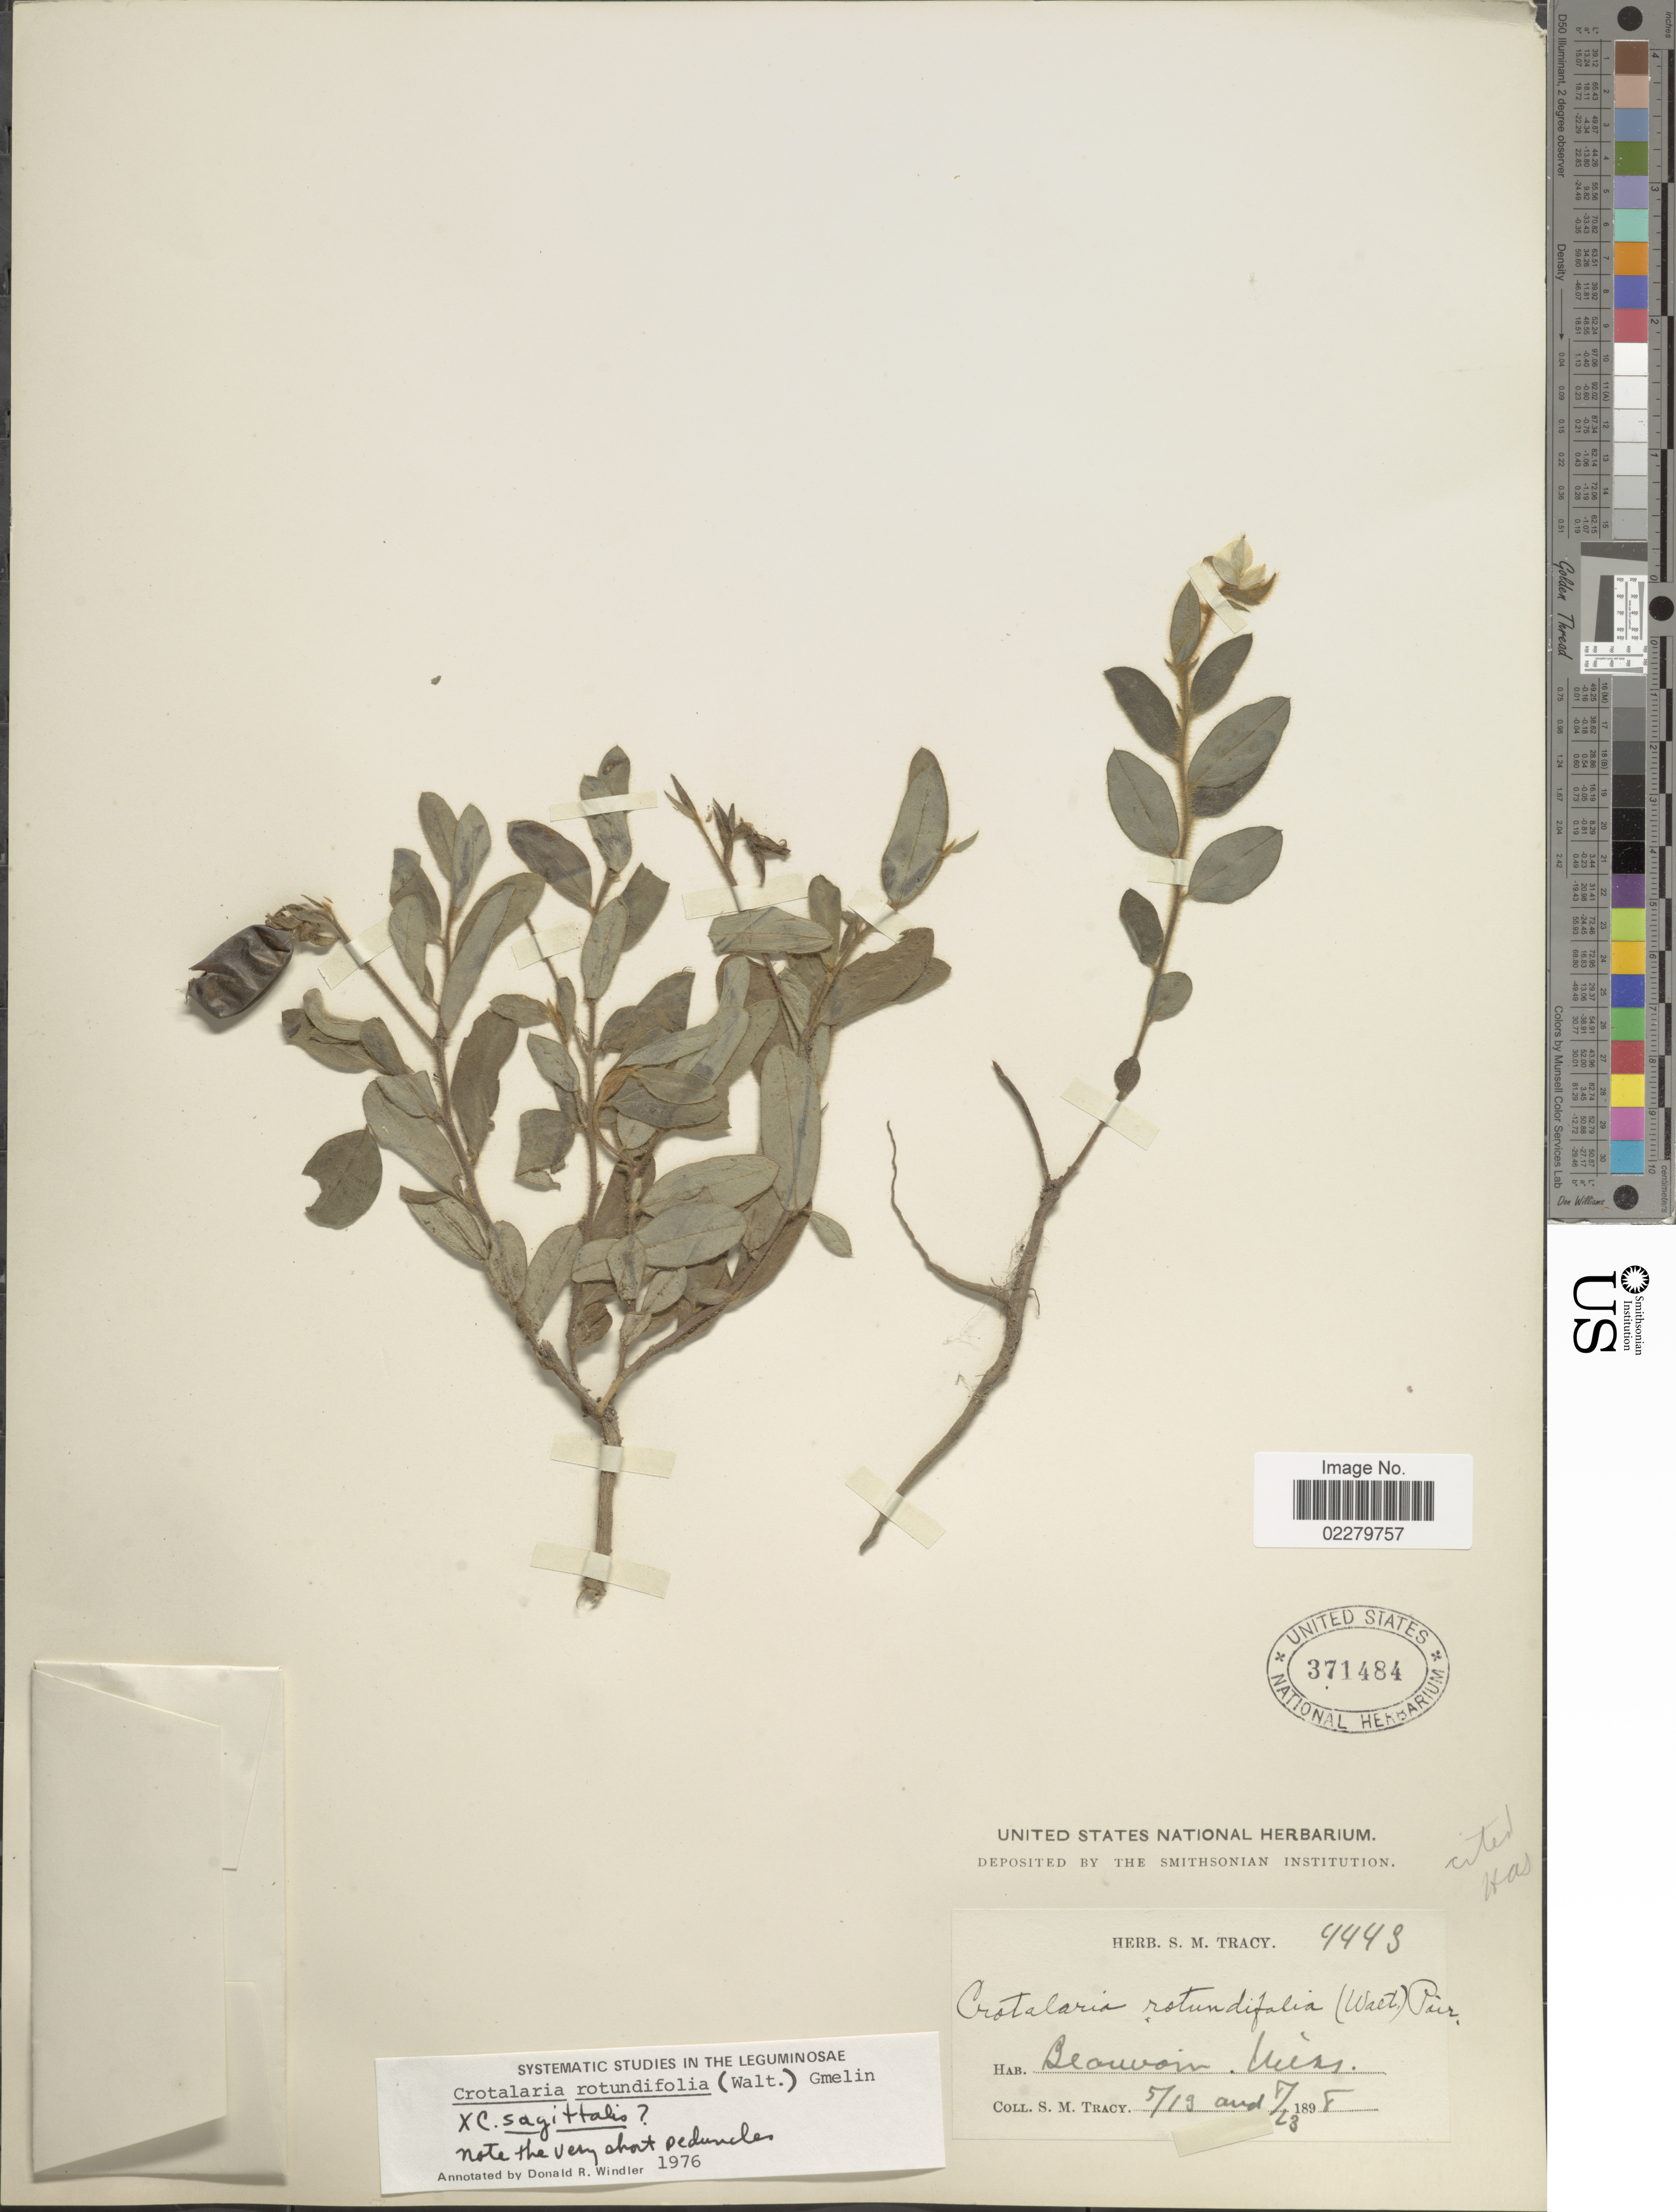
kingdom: Plantae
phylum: Tracheophyta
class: Magnoliopsida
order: Fabales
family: Fabaceae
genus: Crotalaria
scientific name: Crotalaria rotundifolia var. rotundifolia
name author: (Walter) J.F. Gmel.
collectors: S. M. Tracy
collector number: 4443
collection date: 1898-05-19/1898-08-23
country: United States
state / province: Mississippi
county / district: Harrison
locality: Beauvoir, Miss.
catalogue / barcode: US 371484